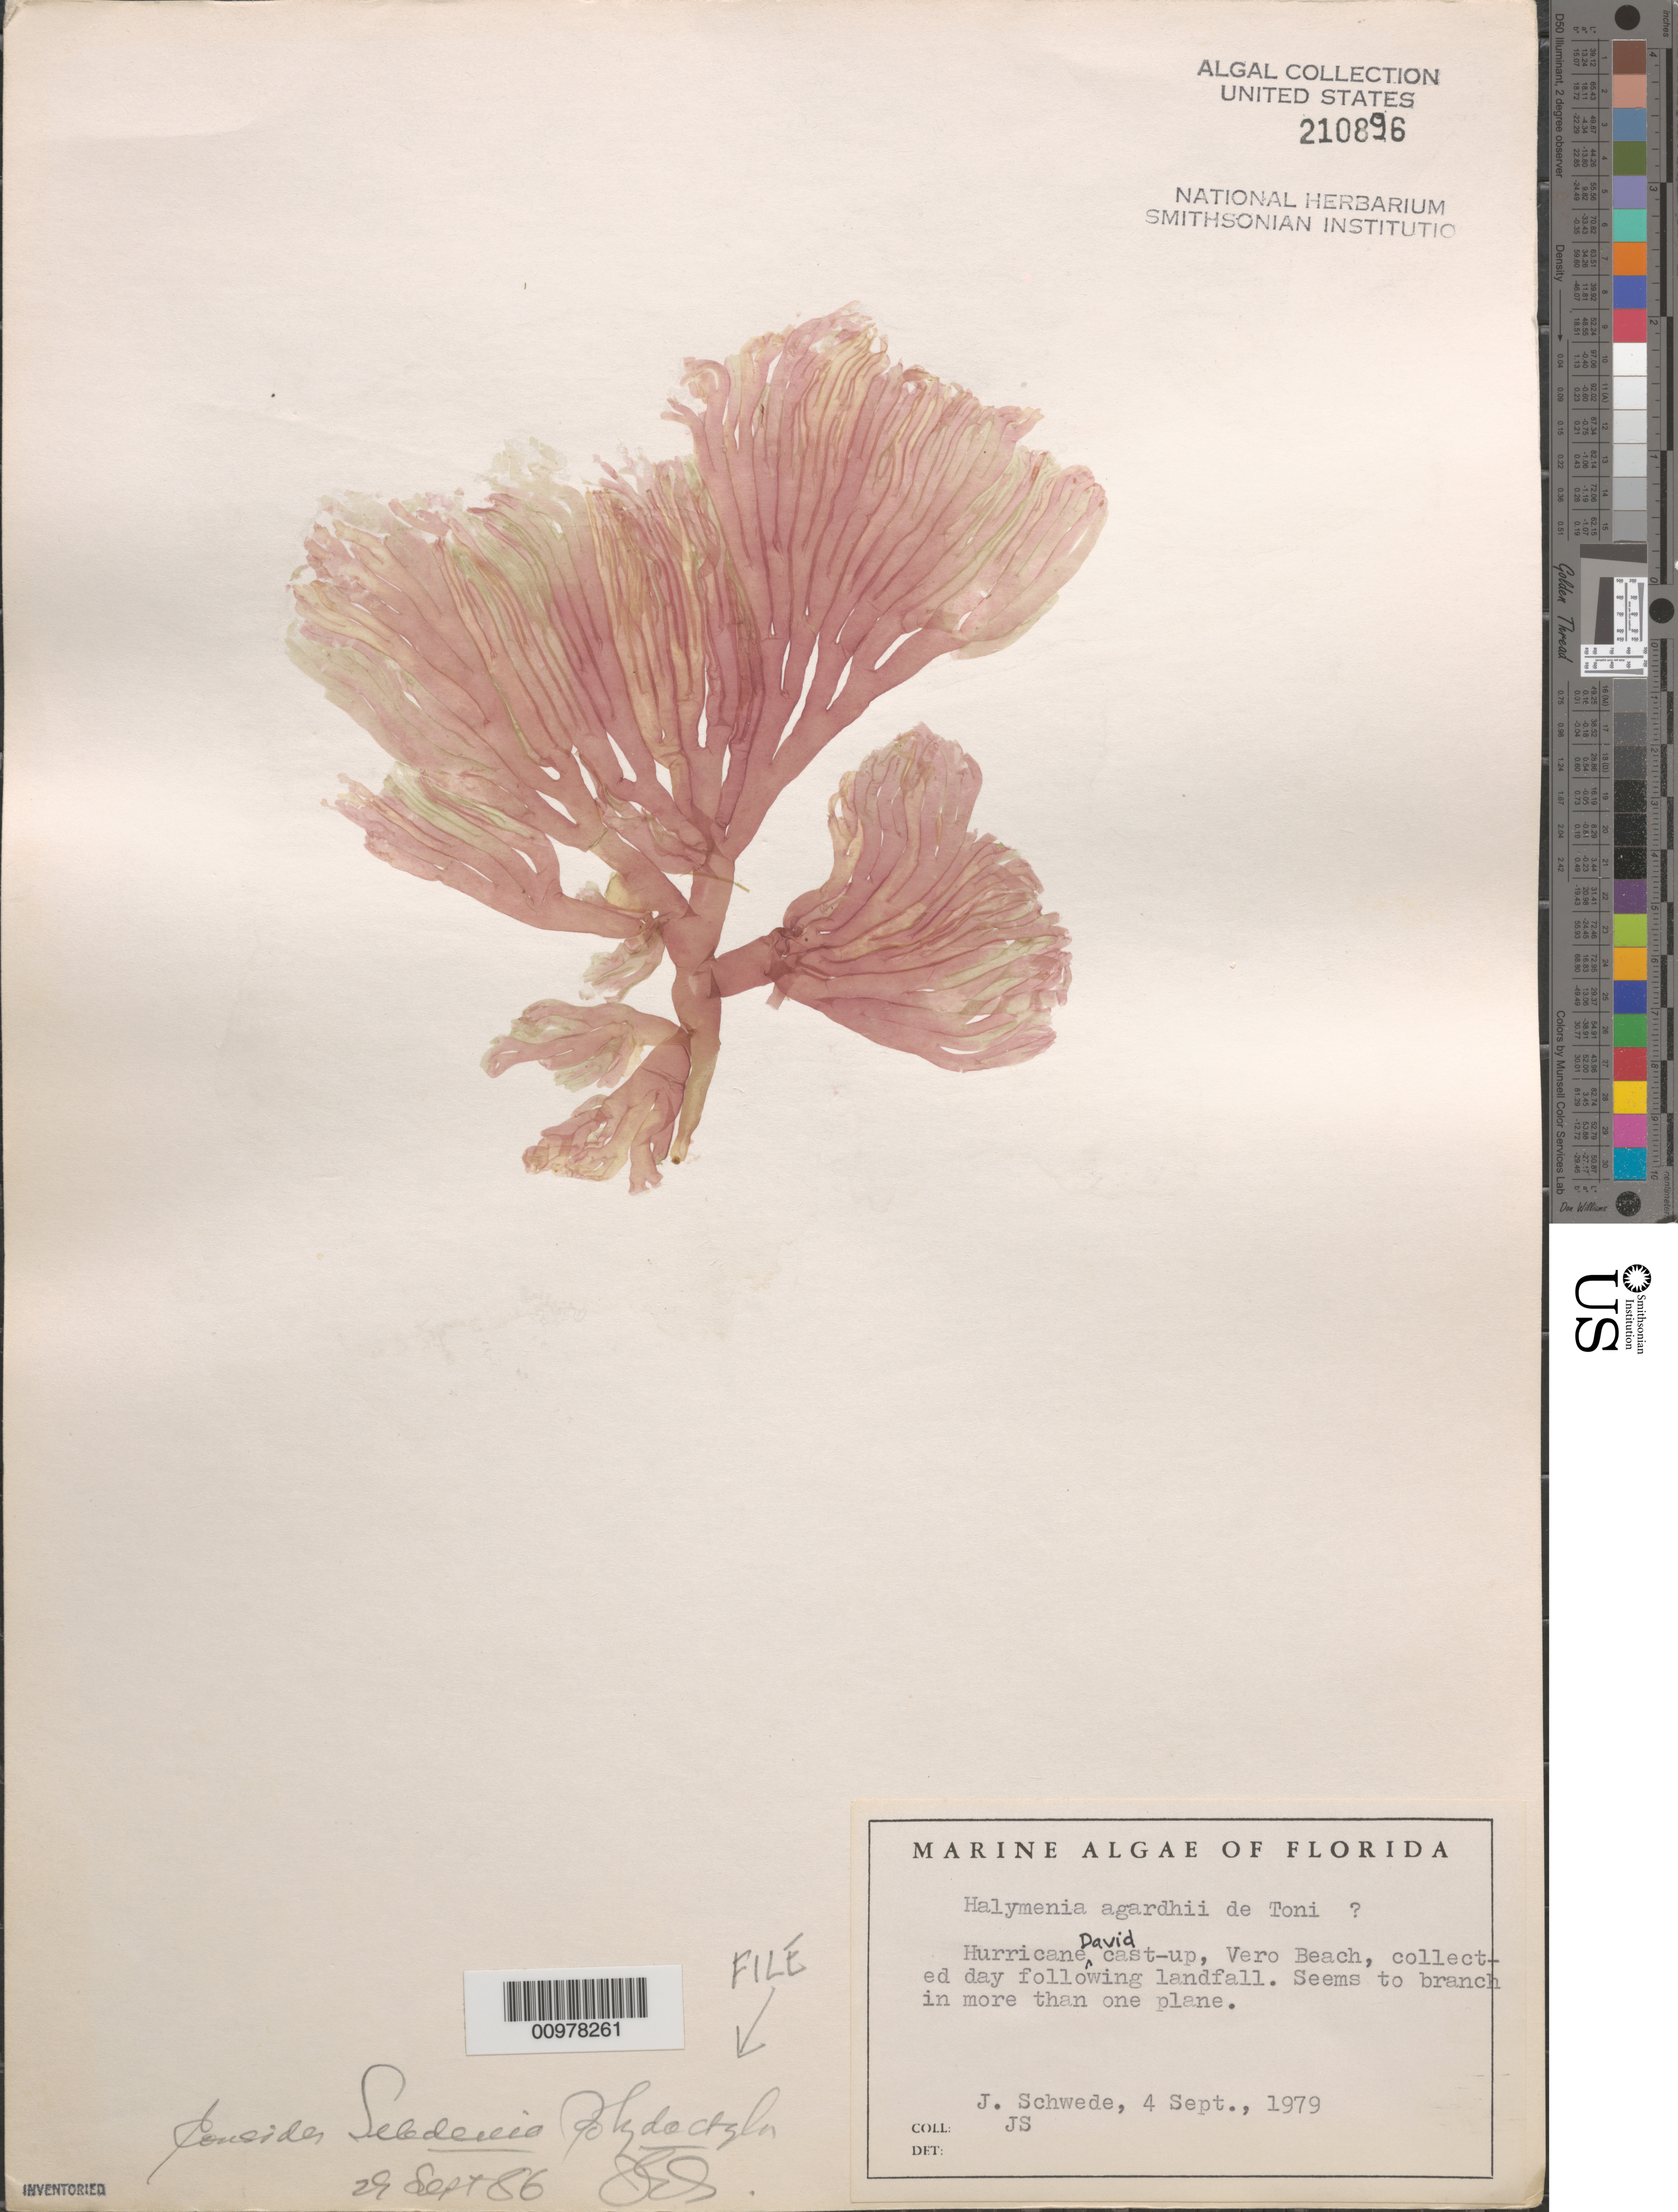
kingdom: Plantae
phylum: Rhodophyta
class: Florideophyceae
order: Sebdeniales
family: Sebdeniaceae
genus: Sebdenia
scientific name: Sebdenia polydactyla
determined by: Schwede, John G.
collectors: J. Schwede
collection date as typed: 04 Sep 1979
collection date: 1979-09-04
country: United States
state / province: Florida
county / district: Indian River County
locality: Vero Beach, Atlantic Coast, cast up by Hurricane David on 3 September 1979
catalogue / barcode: US 210896